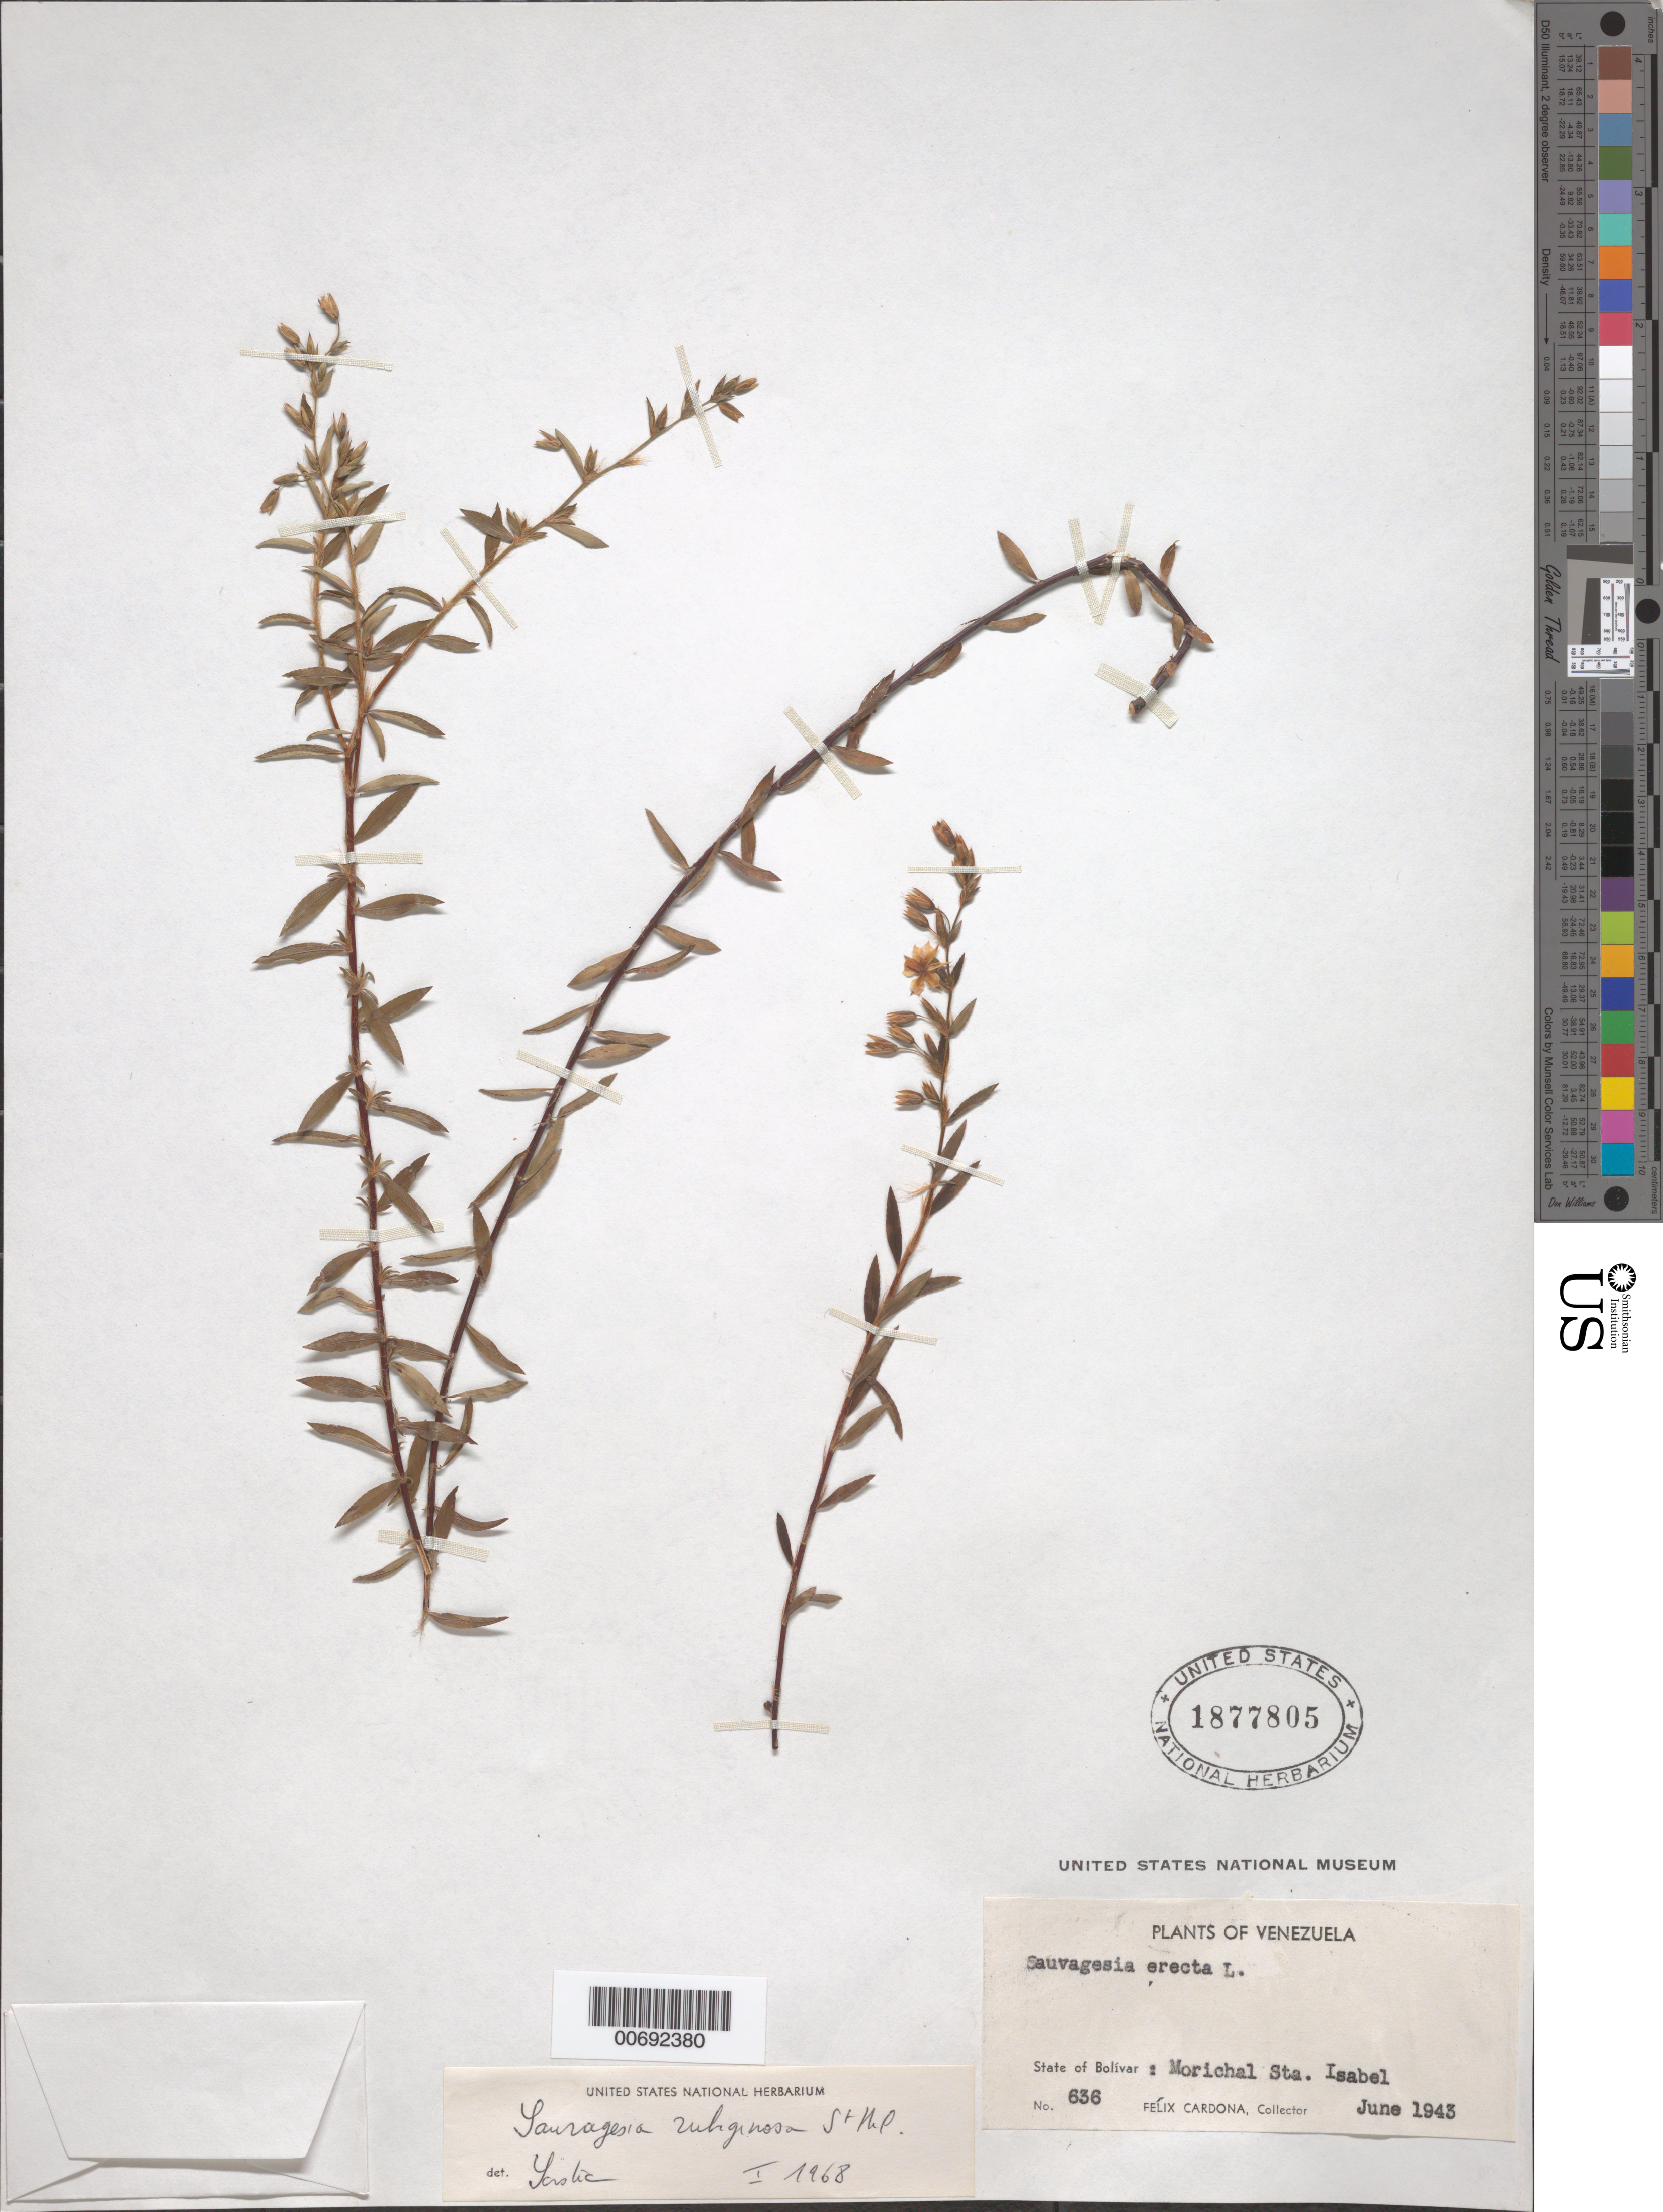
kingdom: Plantae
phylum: Tracheophyta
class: Magnoliopsida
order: Malpighiales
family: Ochnaceae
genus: Sauvagesia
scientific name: Sauvagesia rubiginosa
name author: A. St.-Hil.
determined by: Sastre, C. H. L.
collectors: F. Cardona Puig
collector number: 636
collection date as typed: Jun-43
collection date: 1943-06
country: Venezuela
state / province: Bolívar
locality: Morichal Santa Isabel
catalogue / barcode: US 1877805